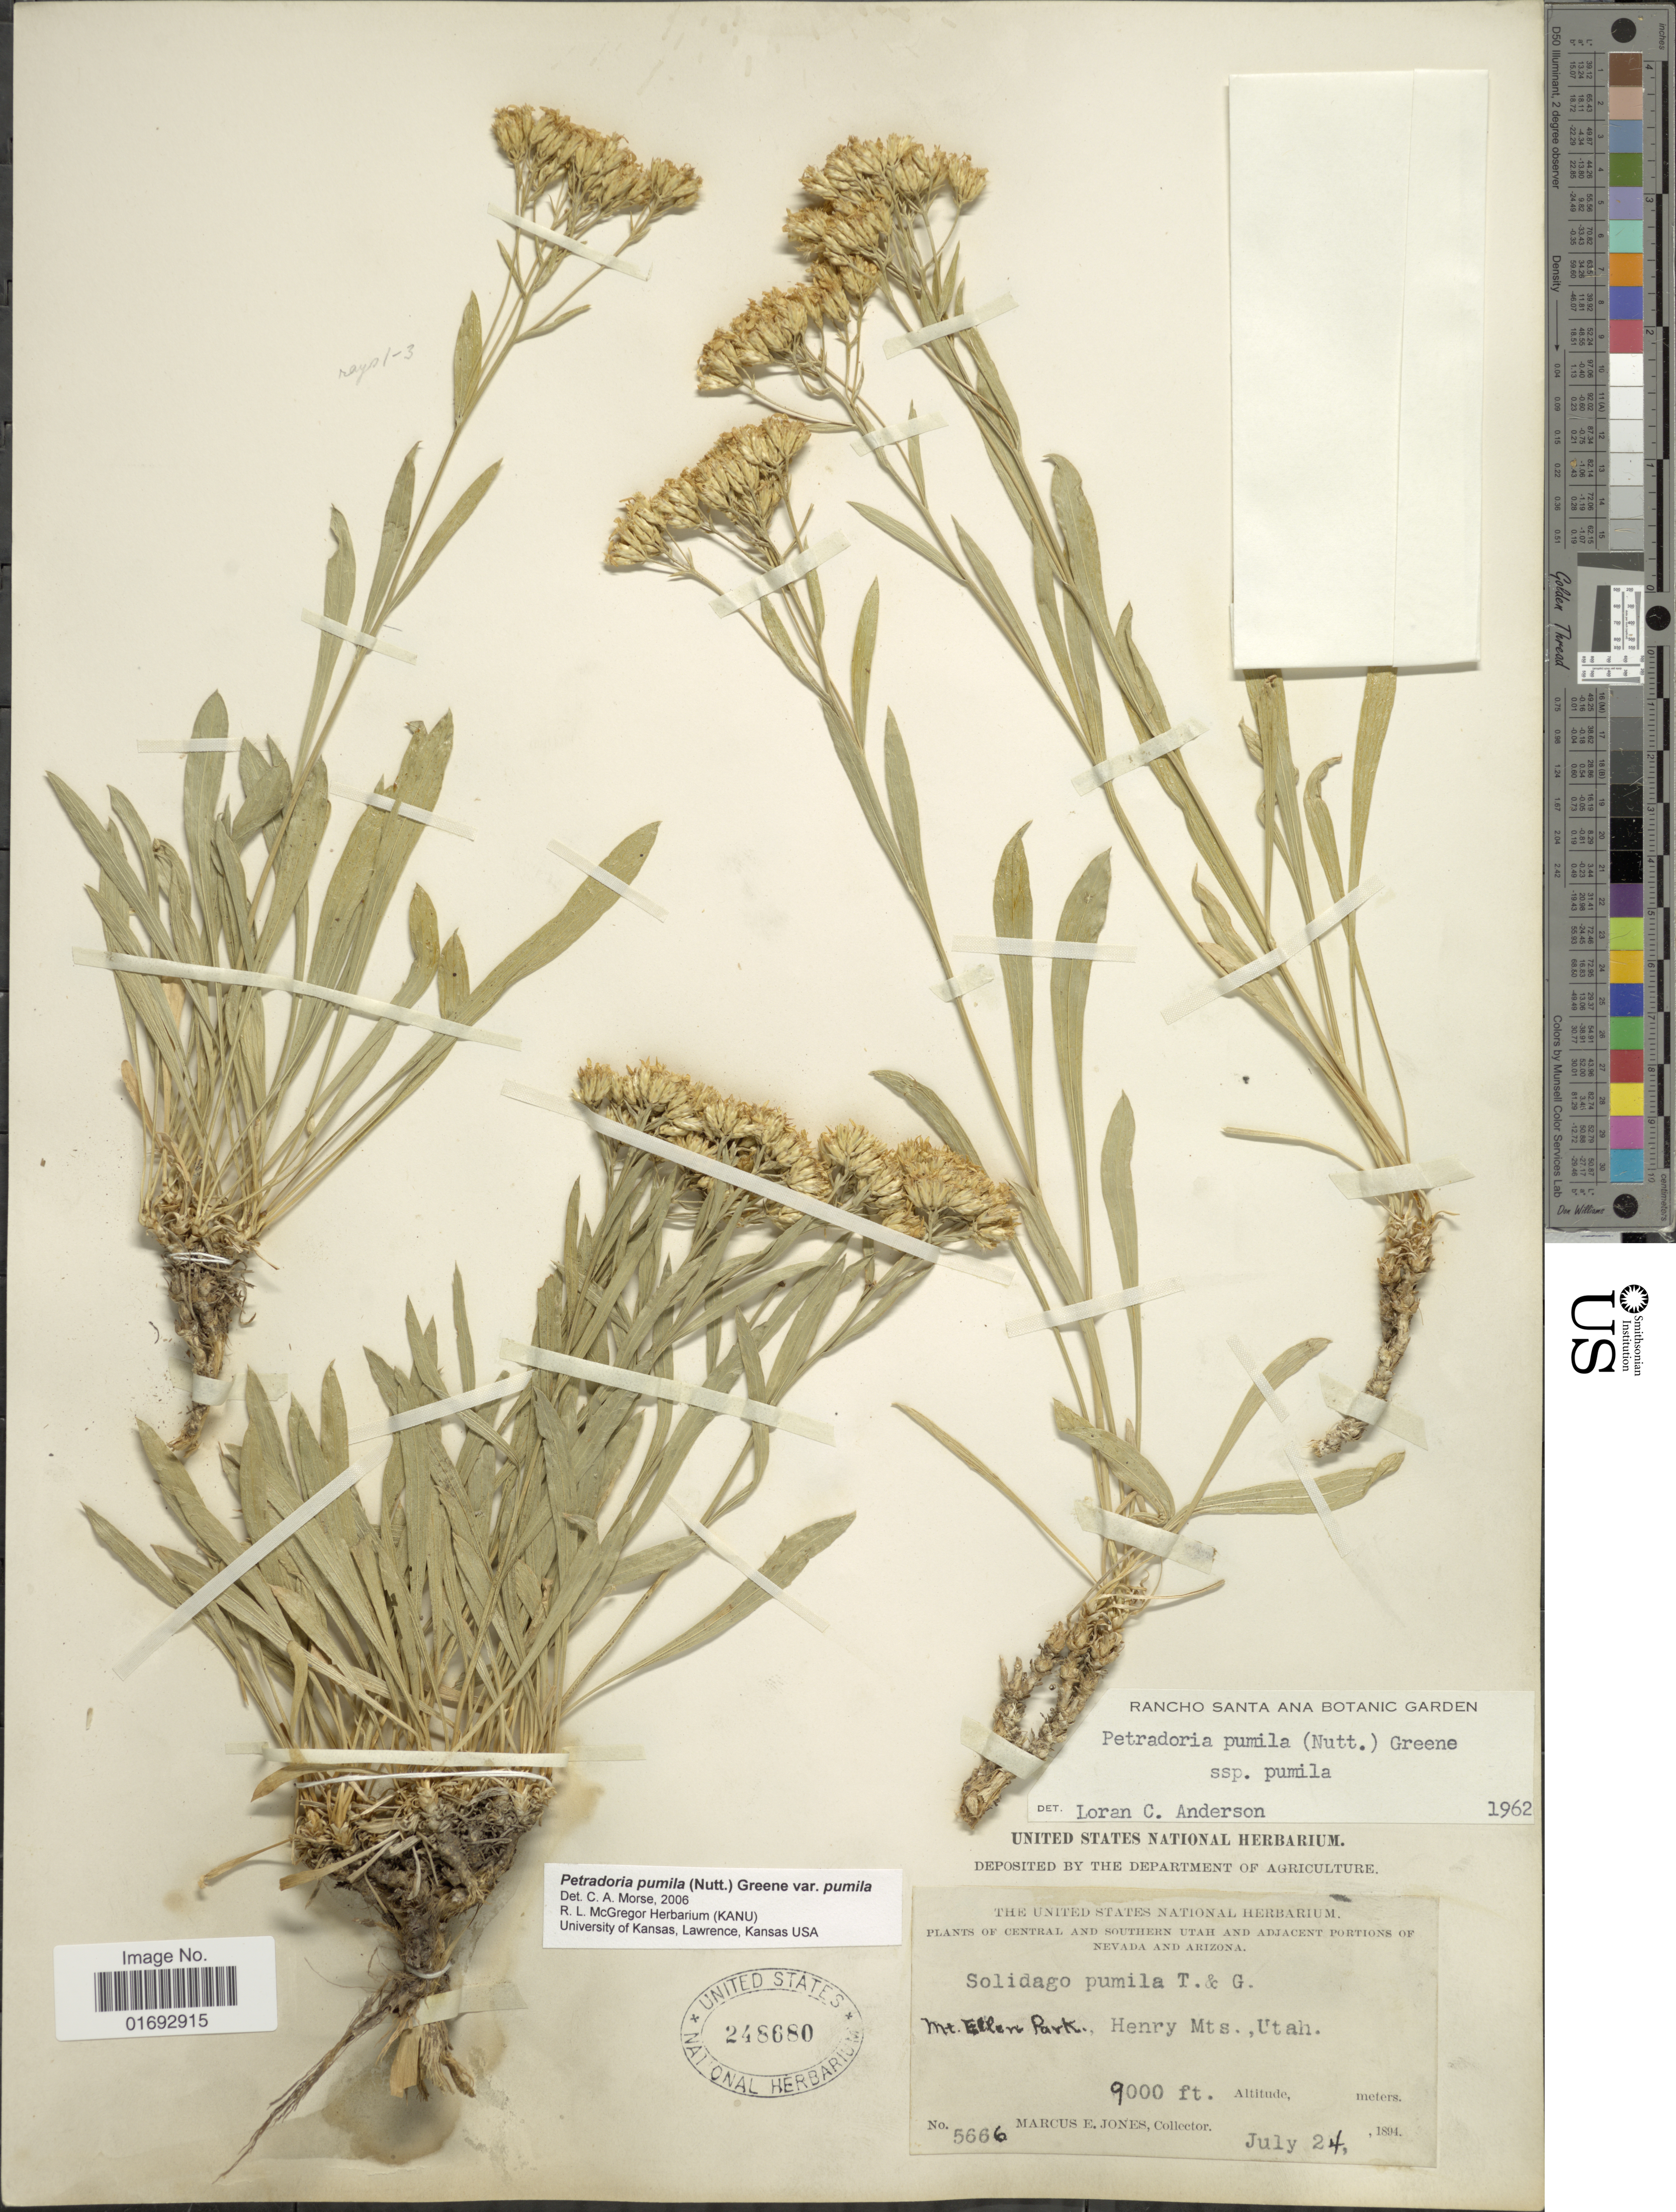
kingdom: Plantae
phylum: Tracheophyta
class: Magnoliopsida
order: Asterales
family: Asteraceae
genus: Petradoria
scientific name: Petradoria pumila var. pumila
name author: (Nutt.) Greene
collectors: M. E. Jones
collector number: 5666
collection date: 1894-07-24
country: United States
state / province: Utah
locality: Central and Southern Utah, Mt. Ellen Park, Henry Mts.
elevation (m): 2743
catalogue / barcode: US 248680